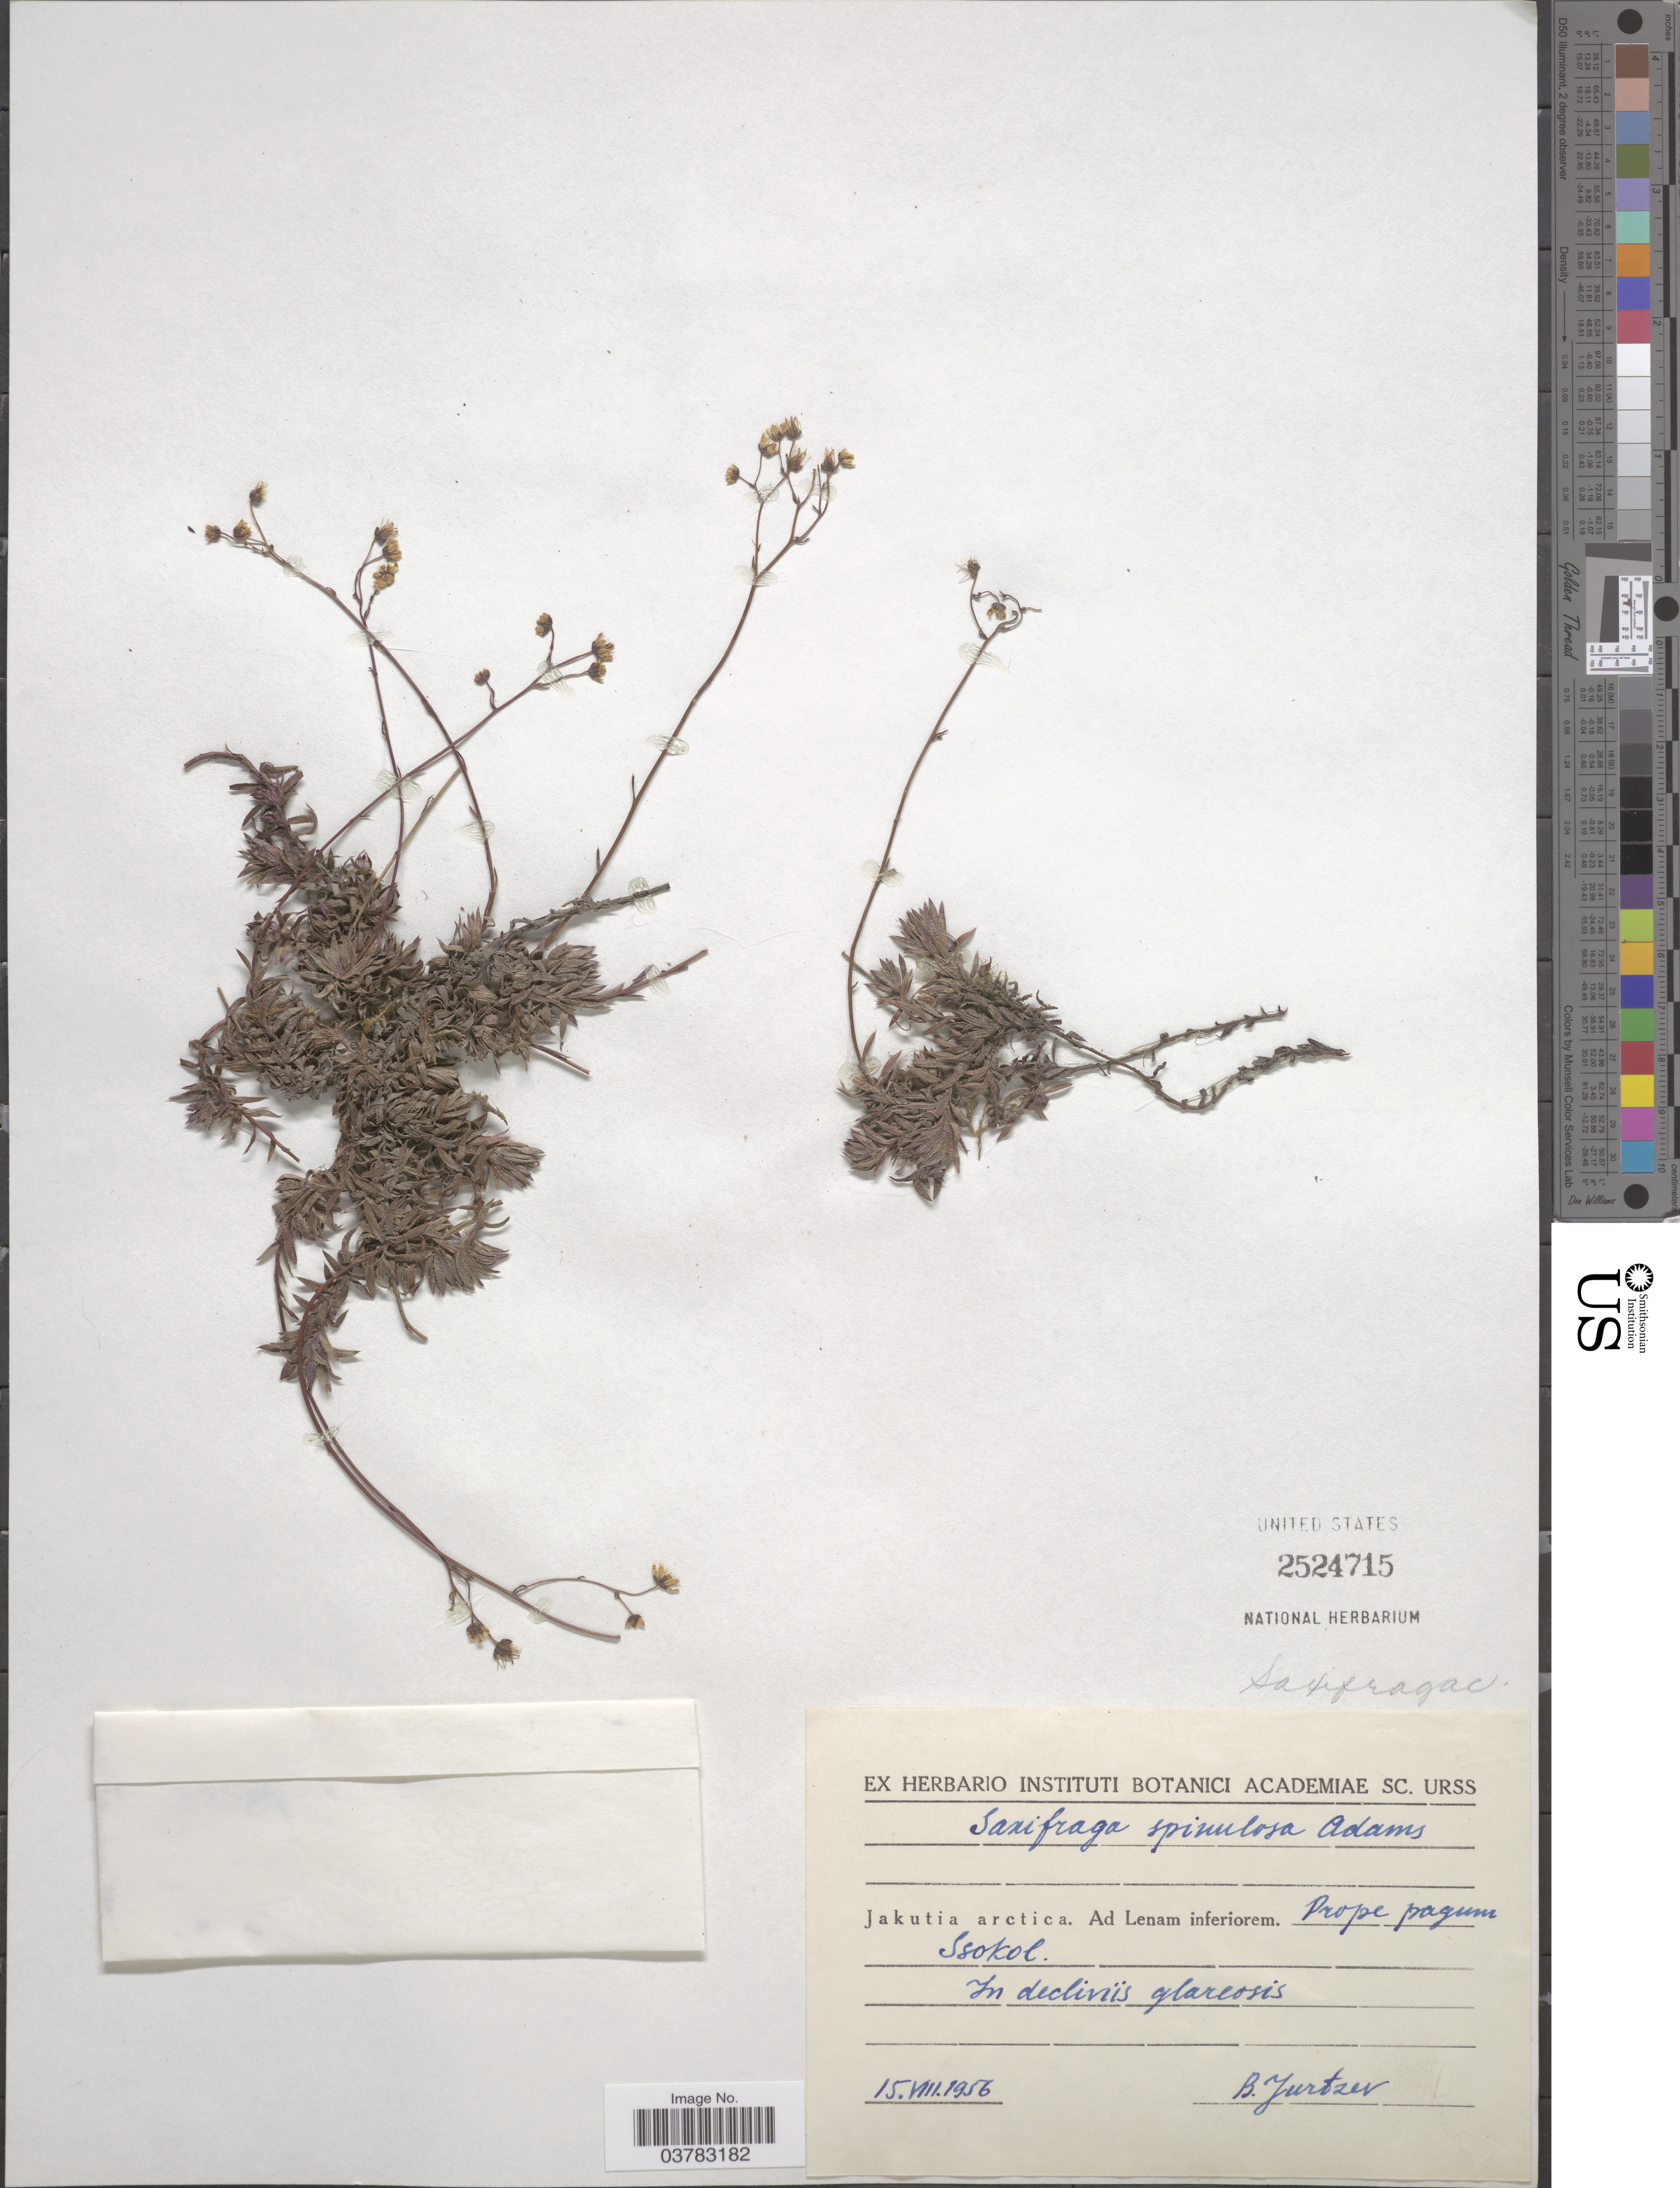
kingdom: Plantae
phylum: Tracheophyta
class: Magnoliopsida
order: Saxifragales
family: Saxifragaceae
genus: Saxifraga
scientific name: Saxifraga bronchialis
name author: L.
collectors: B. A. Jurtzev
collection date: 1956-08-15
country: Russian Federation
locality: Jakutia arctica. Ad Lenam inferiorem. Prope pagum Ssokol. In decliviis glareosis.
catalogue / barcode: US 2524715